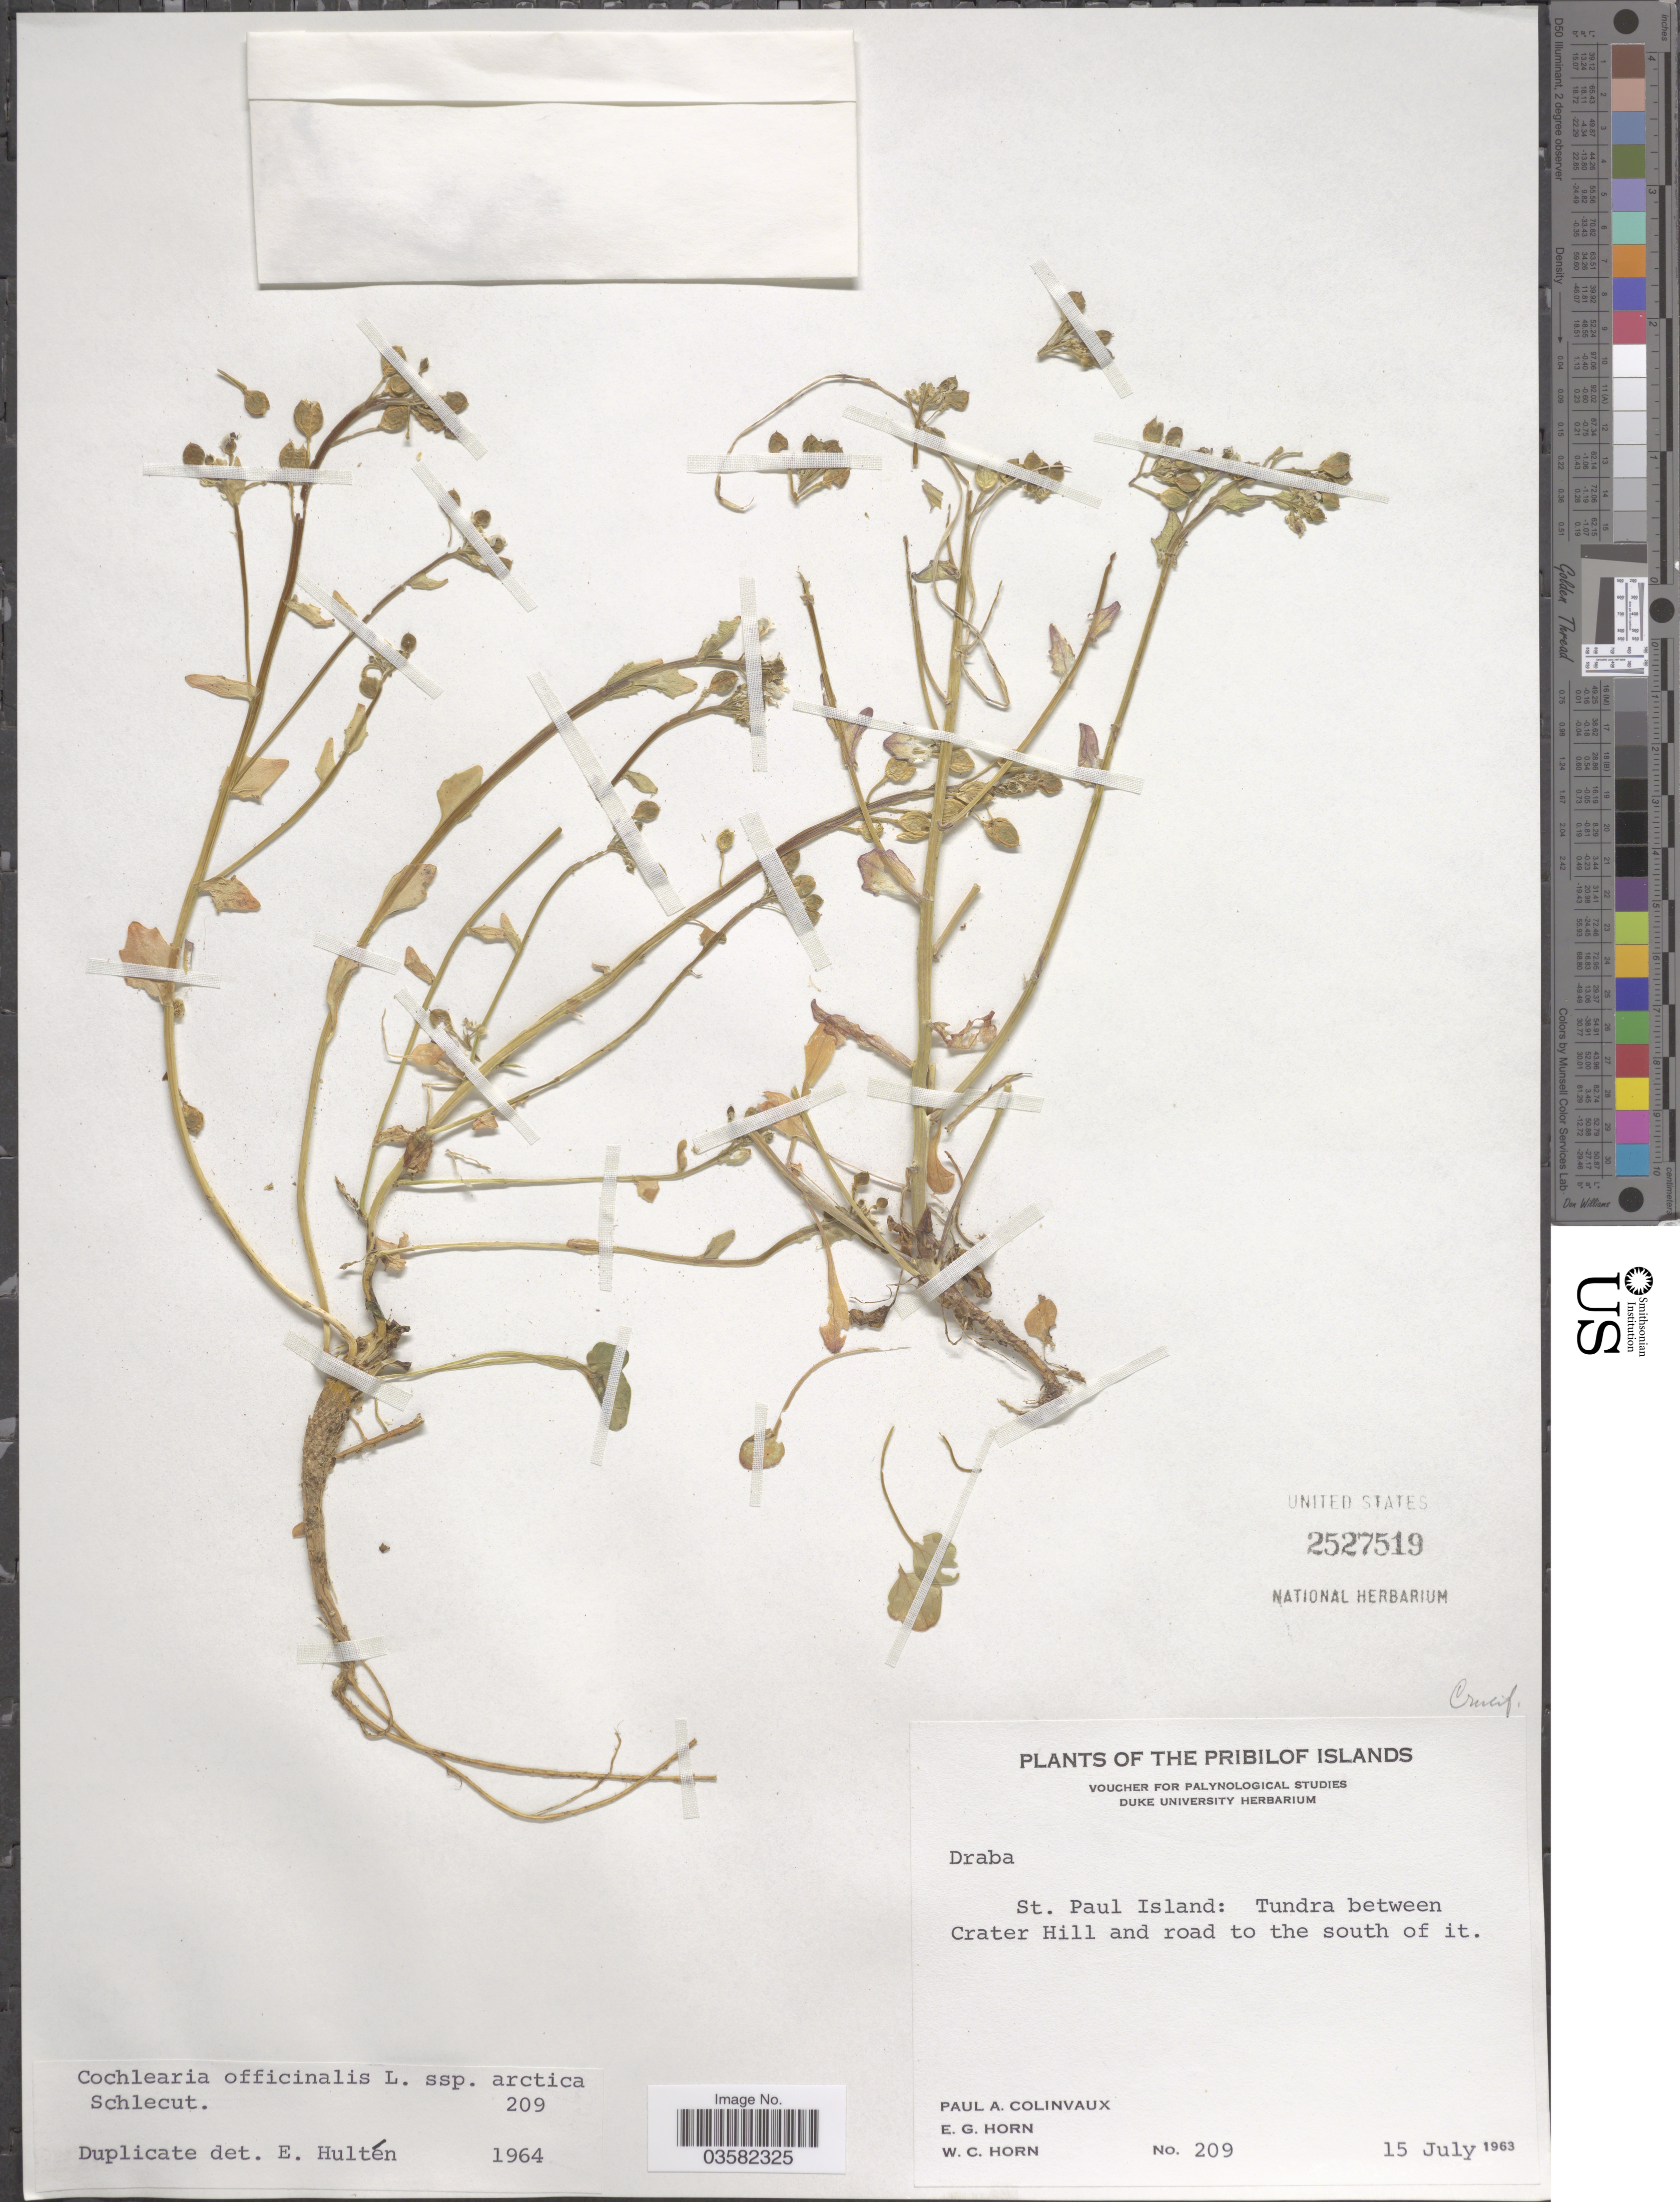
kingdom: Plantae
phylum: Tracheophyta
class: Magnoliopsida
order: Brassicales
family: Brassicaceae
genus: Cochlearia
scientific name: Cochlearia officinalis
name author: L.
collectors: P. Colinvaux, E. Horn & W. Horn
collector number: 209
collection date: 1963-07-15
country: United States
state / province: Alaska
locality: The Pribilof Islands. St. Paul Island: Tundra between Crater Hill and road to the south of it.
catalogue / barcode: US 2527519